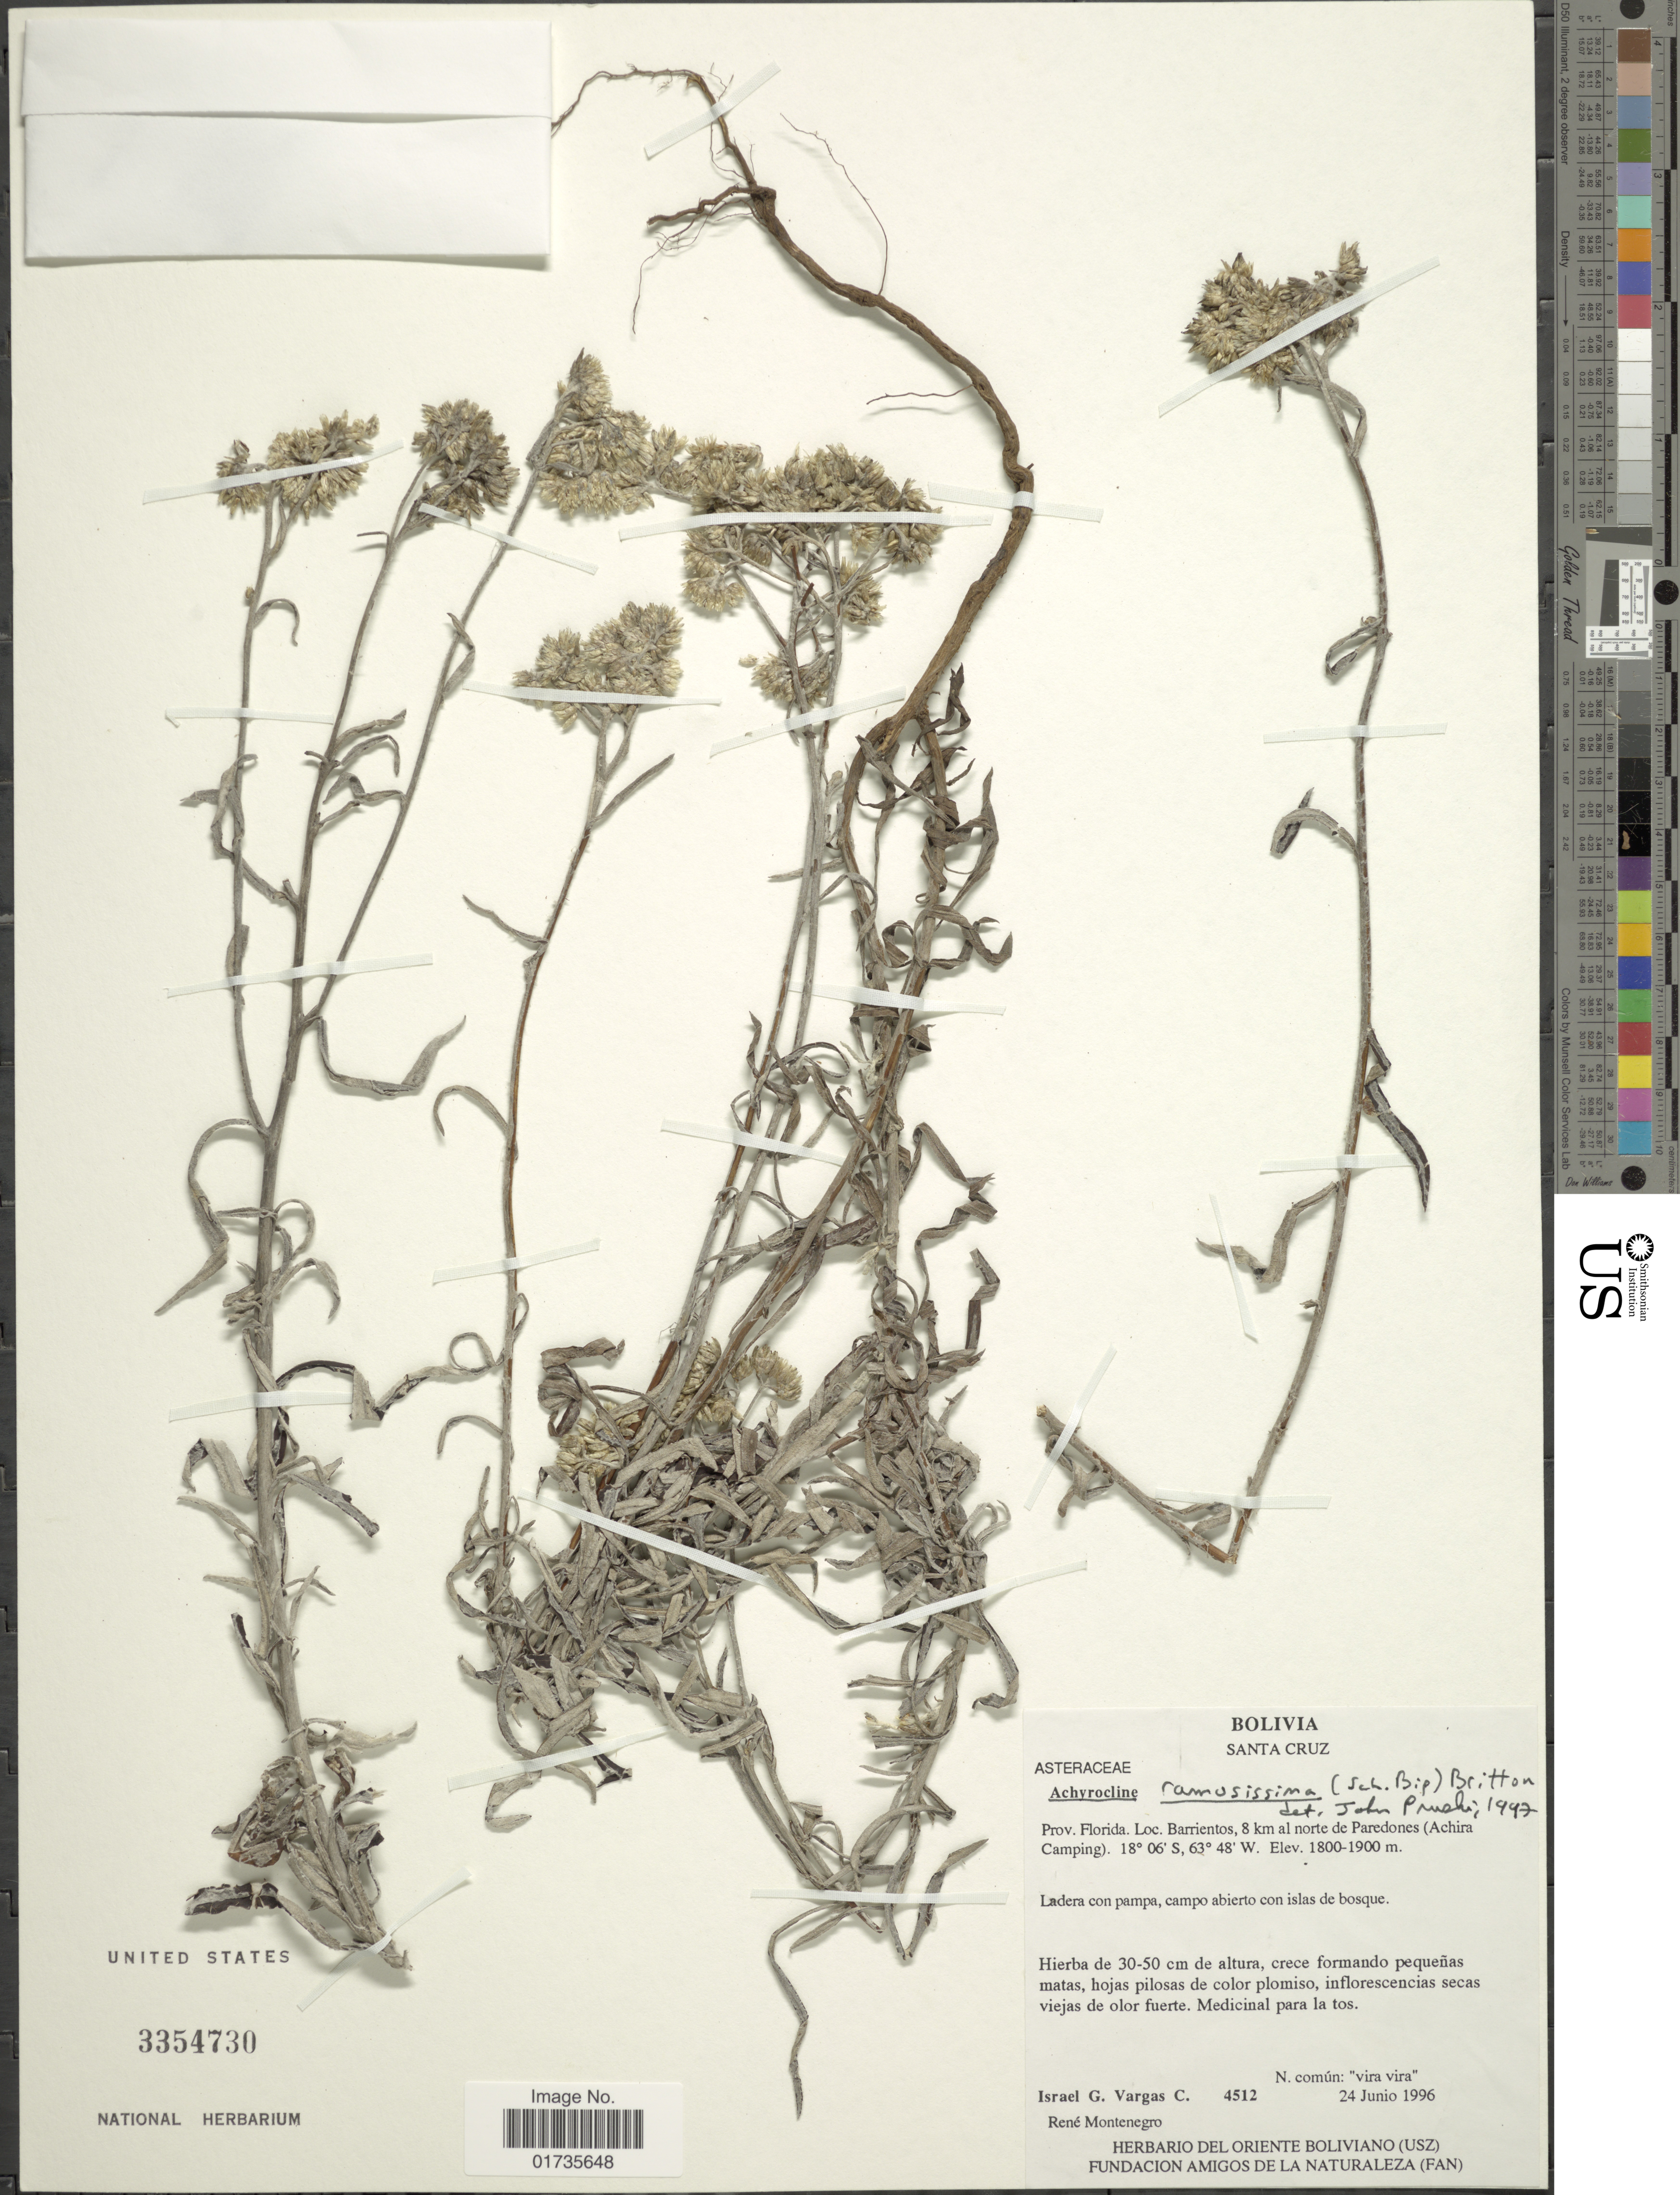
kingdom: Plantae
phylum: Tracheophyta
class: Magnoliopsida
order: Asterales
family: Asteraceae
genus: Achyrocline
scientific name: Achyrocline ramosissima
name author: (Sch. Bip.) Britton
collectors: I. G. Vargas C.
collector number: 4512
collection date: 1996-06-24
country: Bolivia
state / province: Santa Cruz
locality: Bolivia Santa Cruz. Prov. Florida. Loc. Barrientos, 8 km al norte de Paredones (Achira Camping)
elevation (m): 1800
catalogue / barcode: US 3354730